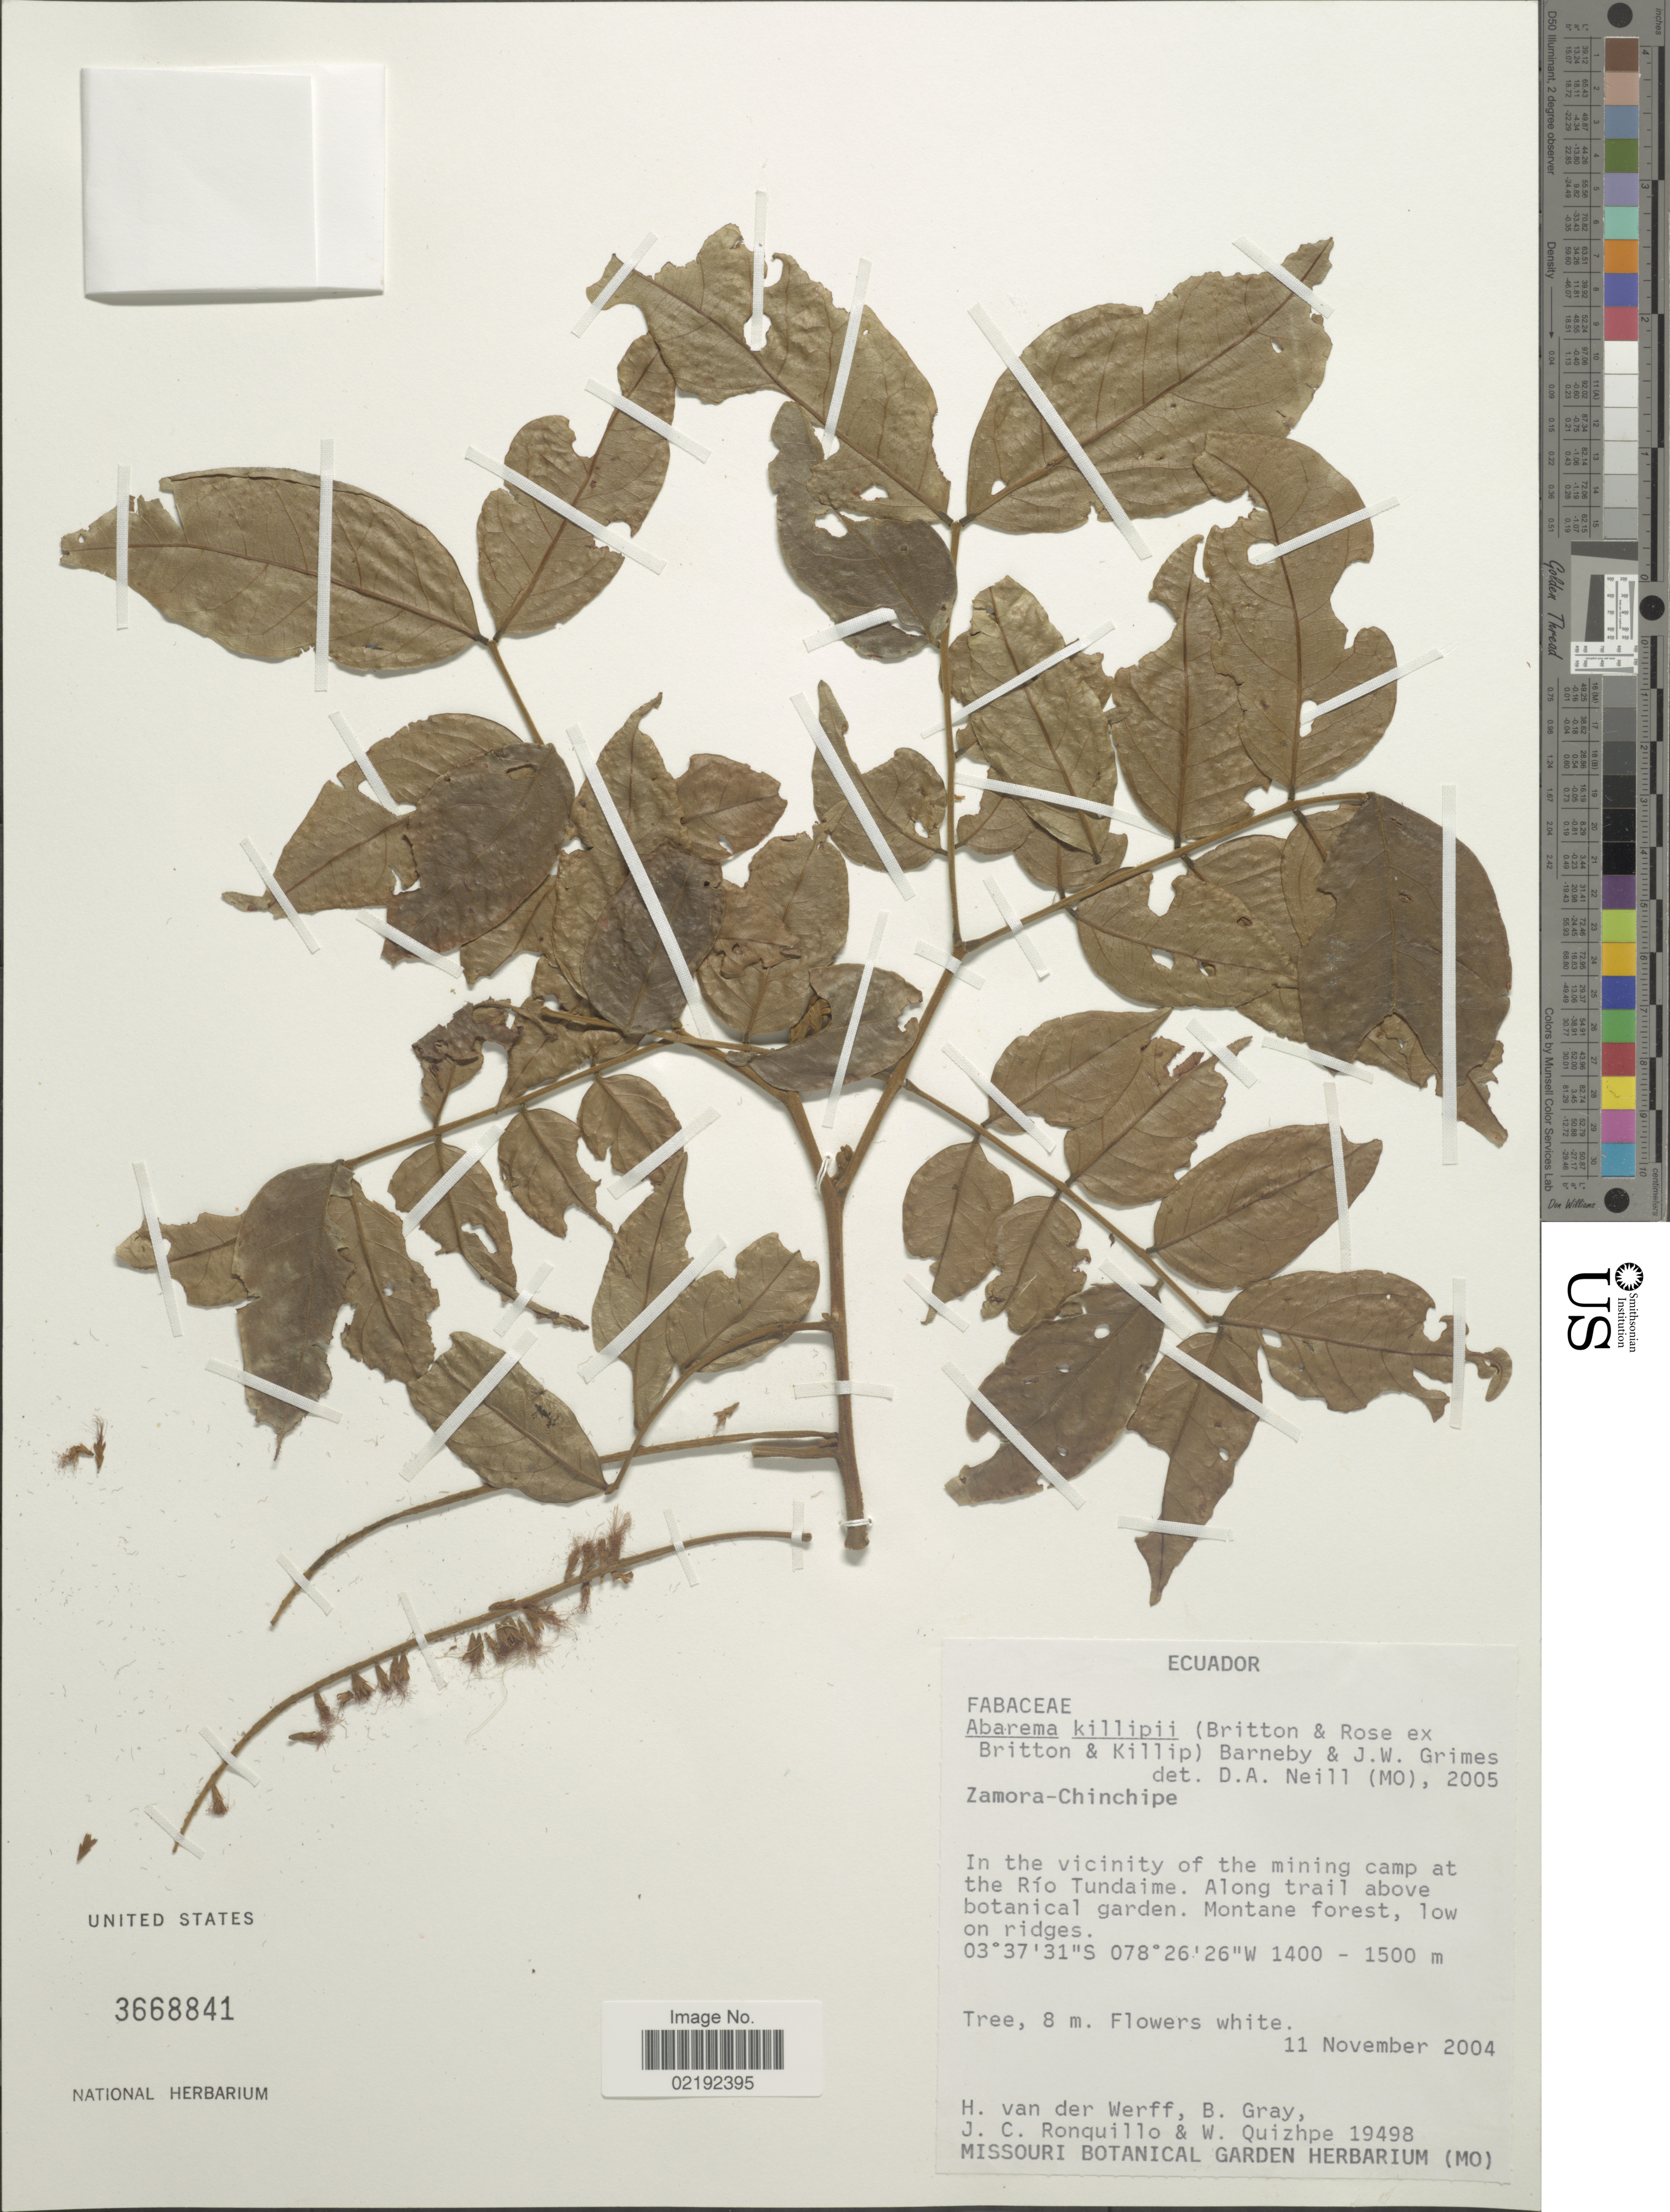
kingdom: Plantae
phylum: Tracheophyta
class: Magnoliopsida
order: Fabales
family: Fabaceae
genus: Punjuba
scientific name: Punjuba killipii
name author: Britton & Rose ex Britton & Killip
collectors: H. van der Werff, B. Gray, J. Ronquillo & W. Quizhpe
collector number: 19498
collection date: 2004-11-11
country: Ecuador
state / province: Zamora-Chinchipe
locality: In the vicinity of the mining camp at the Rio Tundaime, along trail above botanical garden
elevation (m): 1400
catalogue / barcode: US 3668841